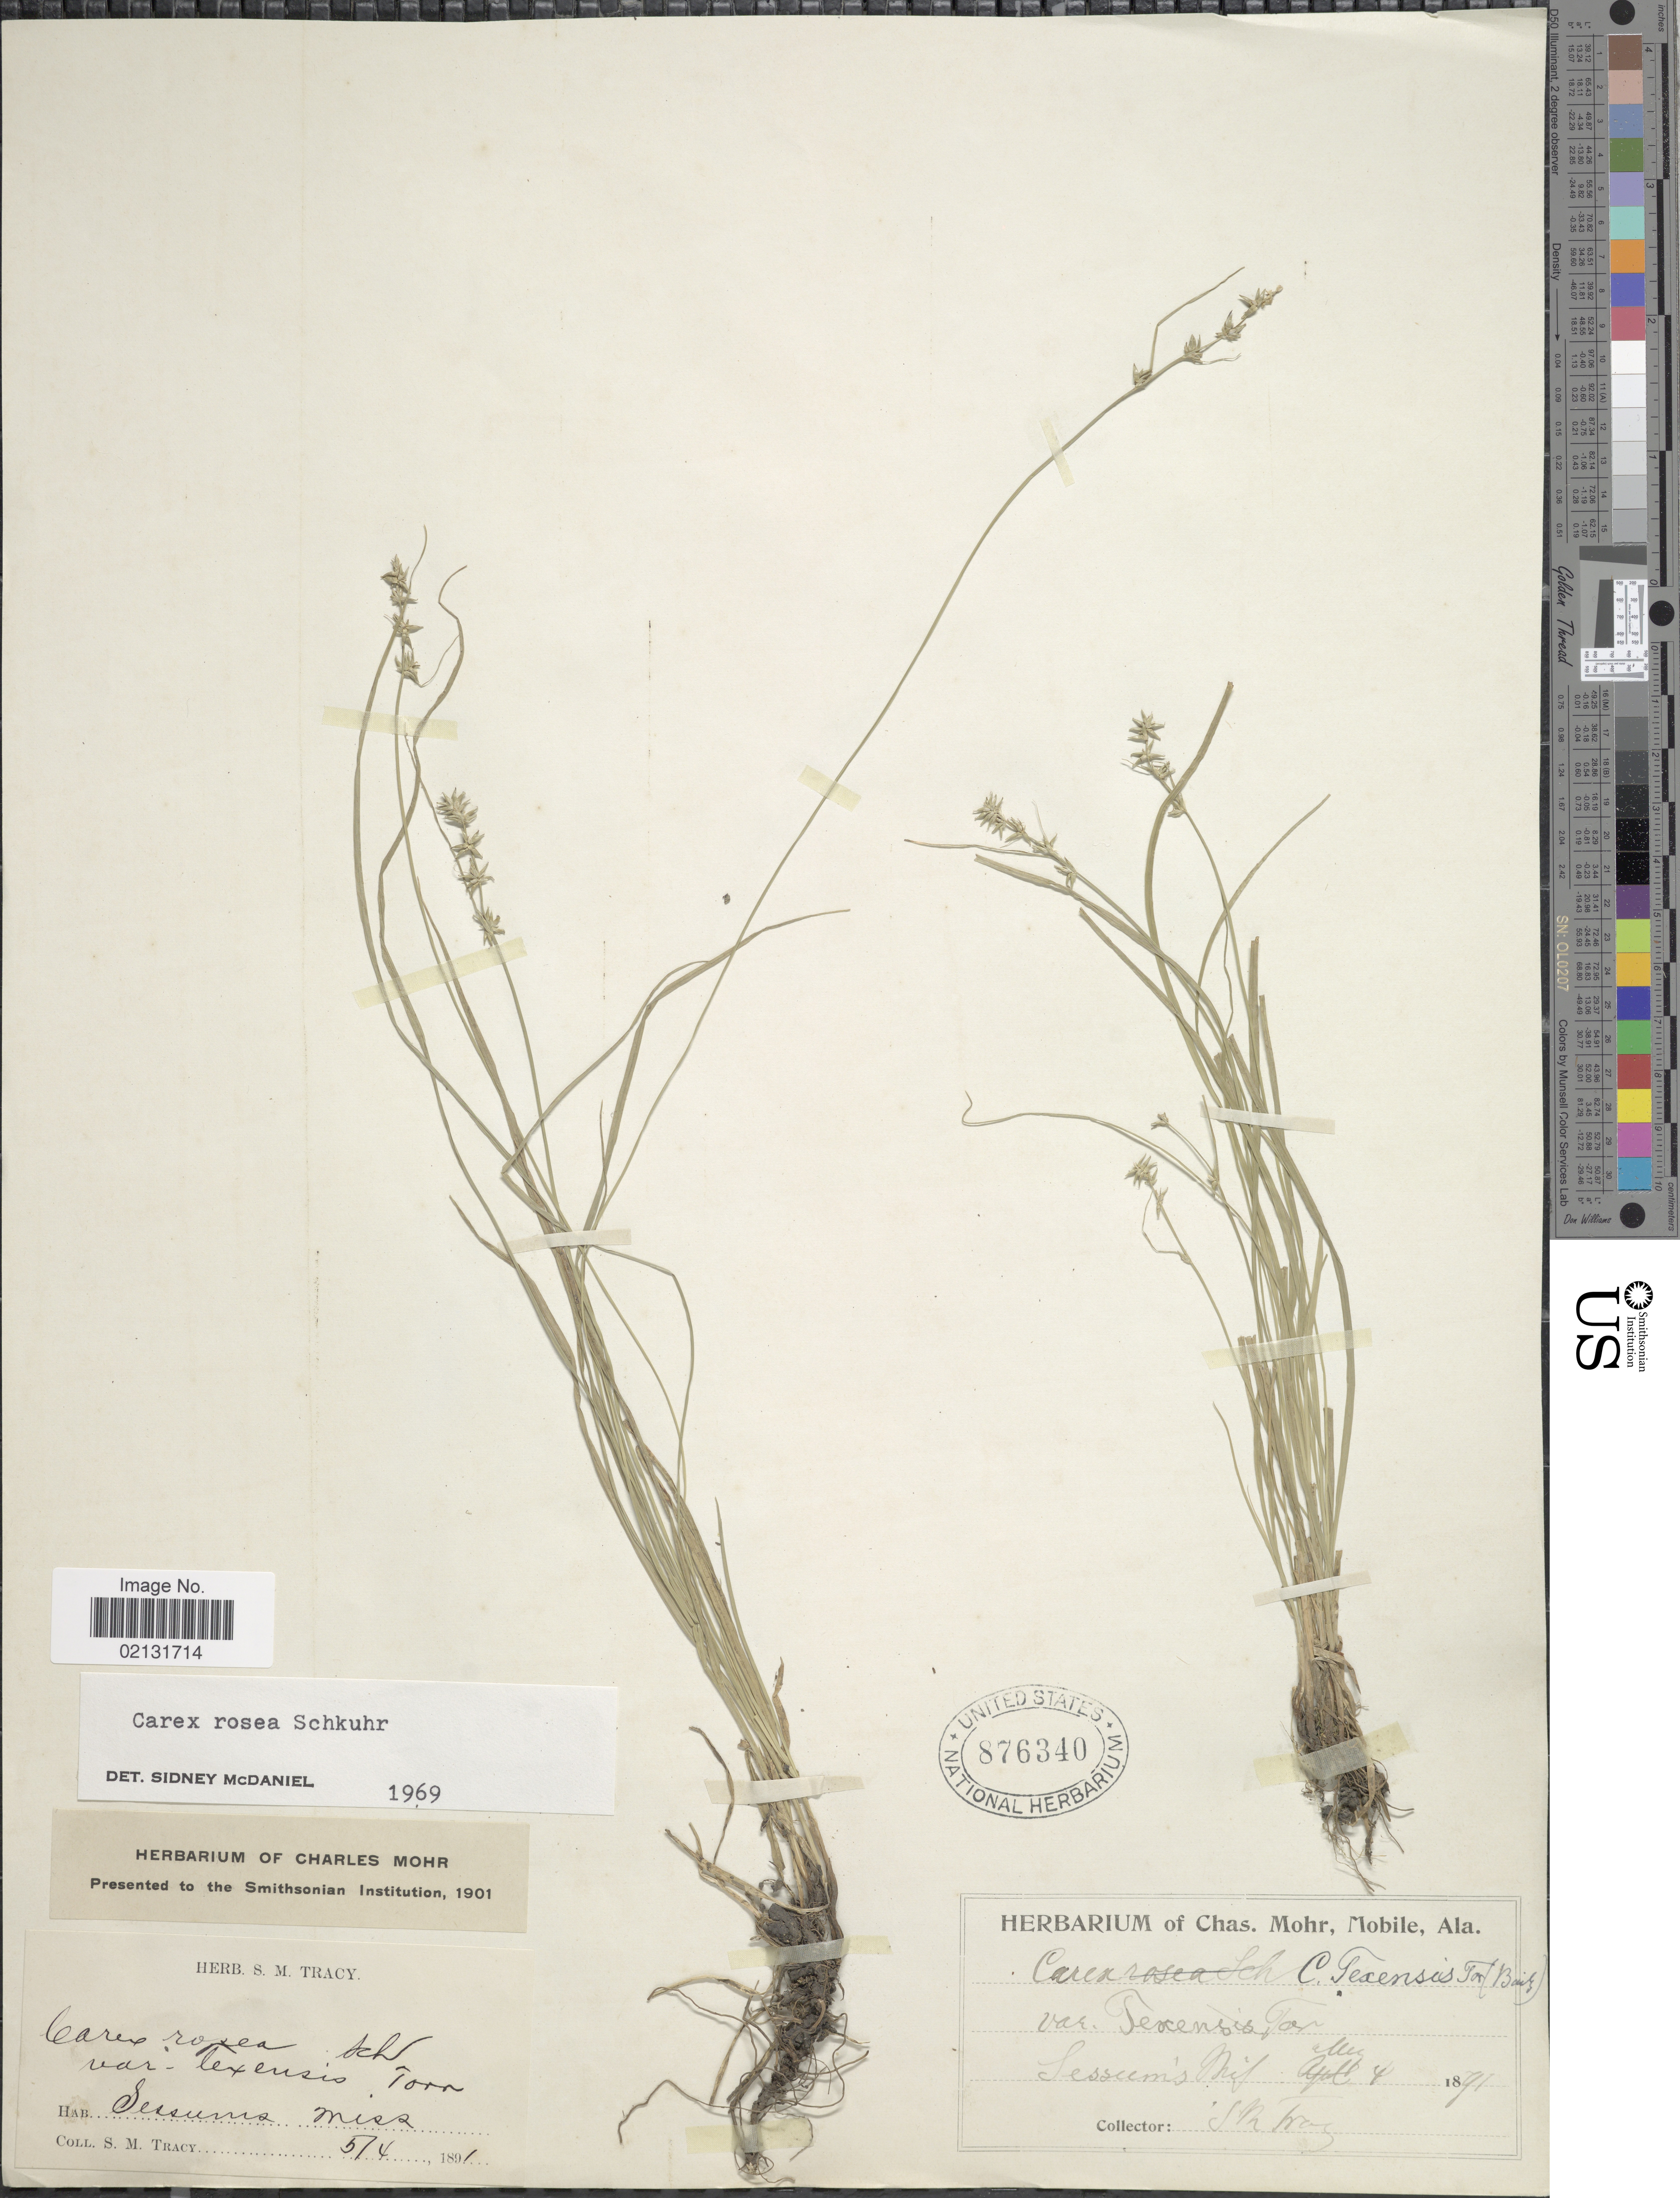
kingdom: Plantae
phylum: Tracheophyta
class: Liliopsida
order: Poales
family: Cyperaceae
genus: Carex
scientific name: Carex rosea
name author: Willd.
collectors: S. M. Tracy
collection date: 1891-05-04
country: United States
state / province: Mississippi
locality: Sessums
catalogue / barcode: US 876340